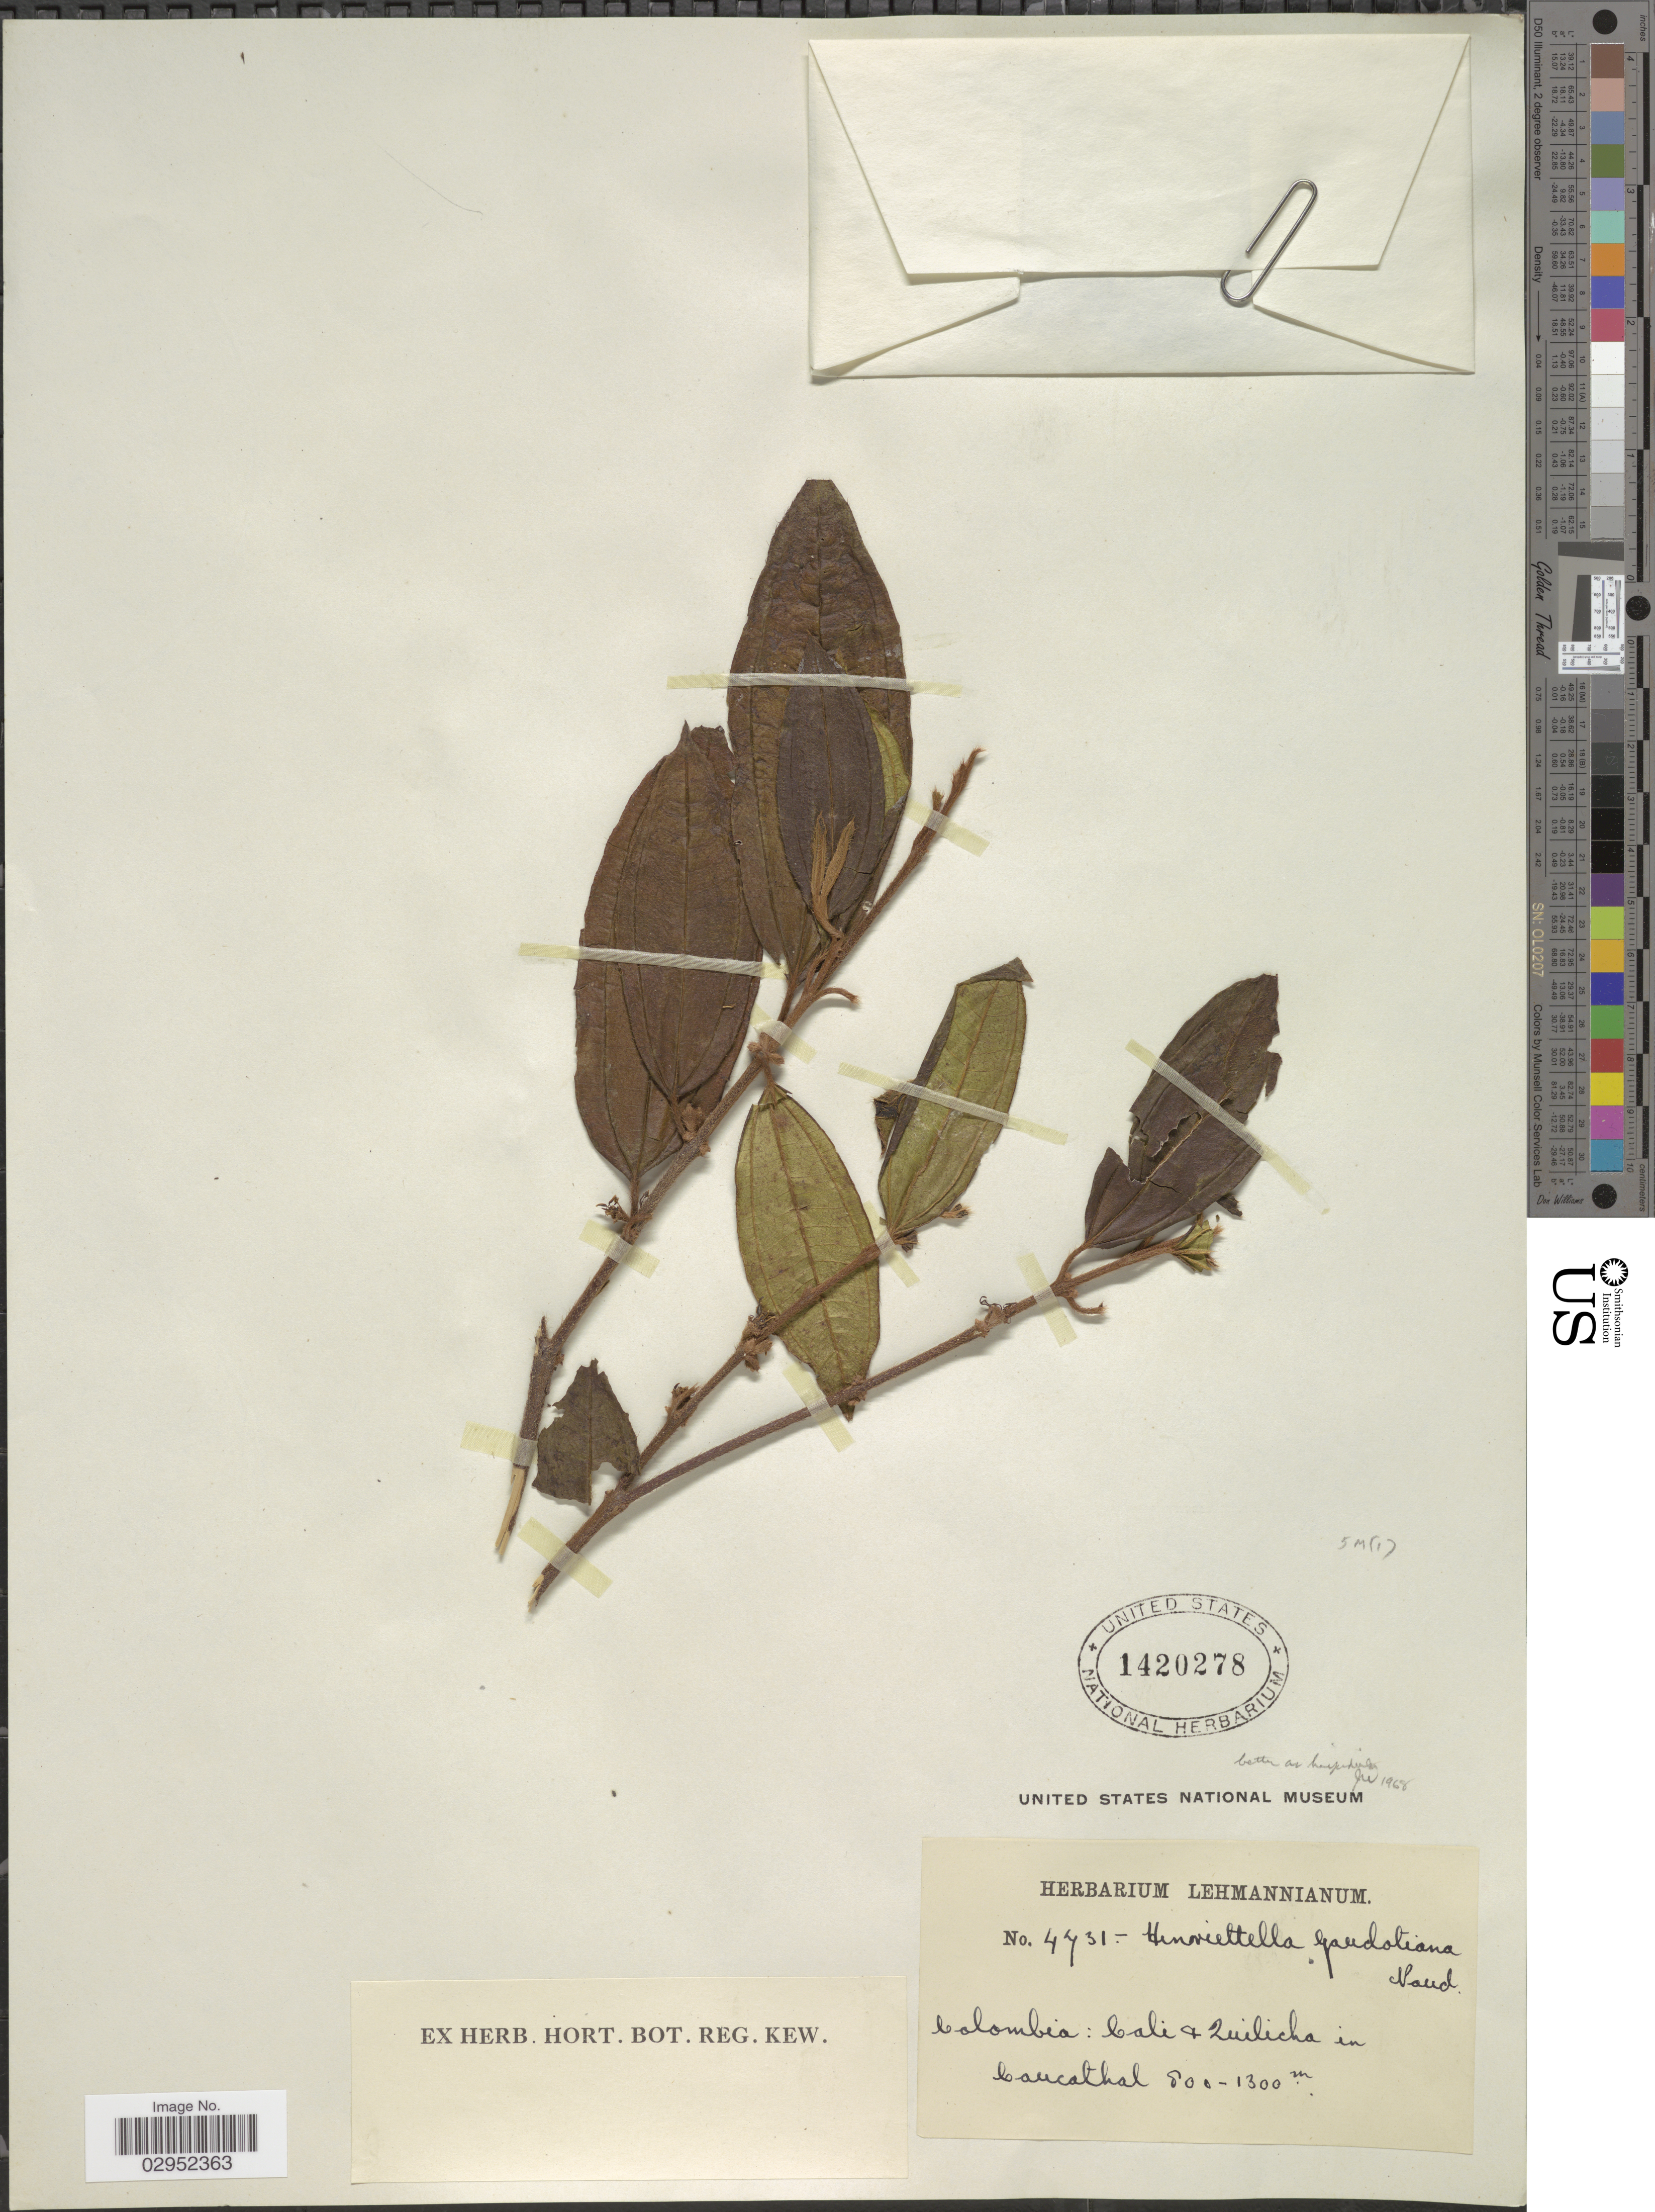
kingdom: Plantae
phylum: Tracheophyta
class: Magnoliopsida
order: Myrtales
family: Melastomataceae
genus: Henriettea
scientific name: Henriettea sp.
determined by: Strong, Mark T., (BOT), Smithsonian Institution - National Museum of Natural History (UNITED STATES)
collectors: ex herb. Lehmannianum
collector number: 4731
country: Colombia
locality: Cali & Zuilicha in Caucathal.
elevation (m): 800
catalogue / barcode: US 1420278